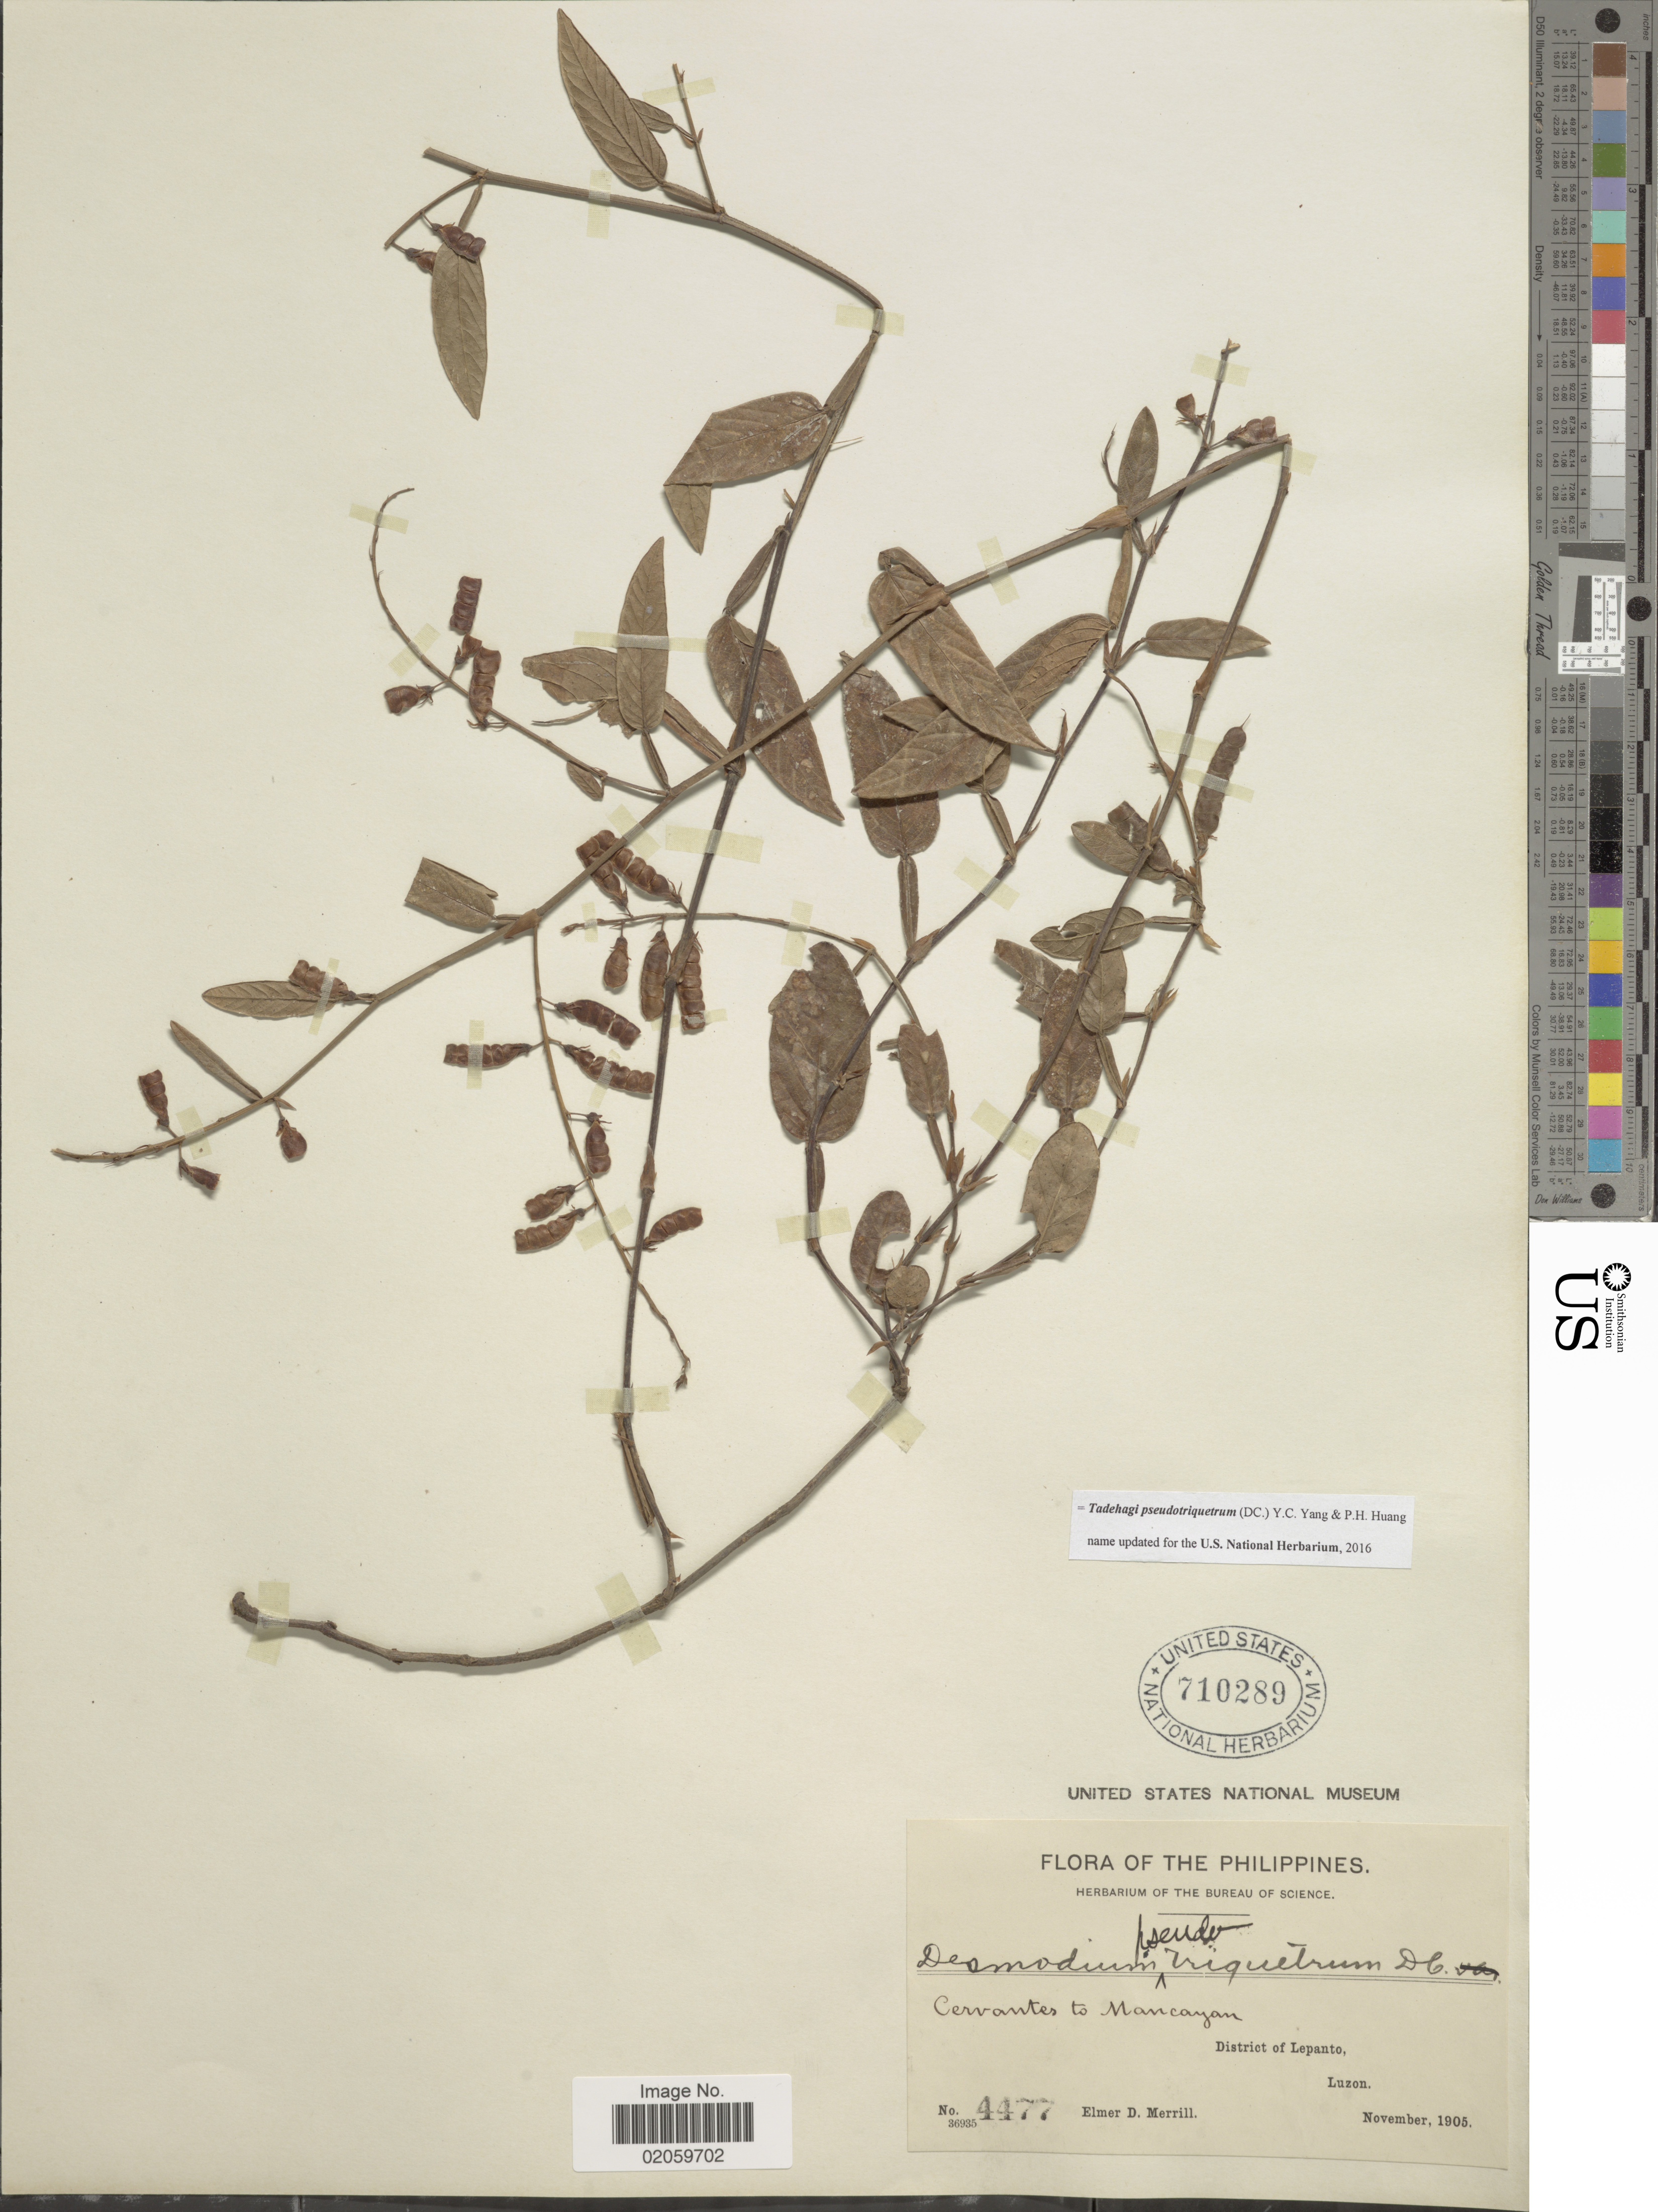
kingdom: Plantae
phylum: Tracheophyta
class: Magnoliopsida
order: Fabales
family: Fabaceae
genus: Tadehagi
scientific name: Tadehagi pseudotriquetrum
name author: (DC.) H. Ohashi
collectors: E. D. Merrill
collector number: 4477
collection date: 1905-11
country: Philippines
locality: District of Lepanto Luzon, Cerrantes to Mancayan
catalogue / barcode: US 710289